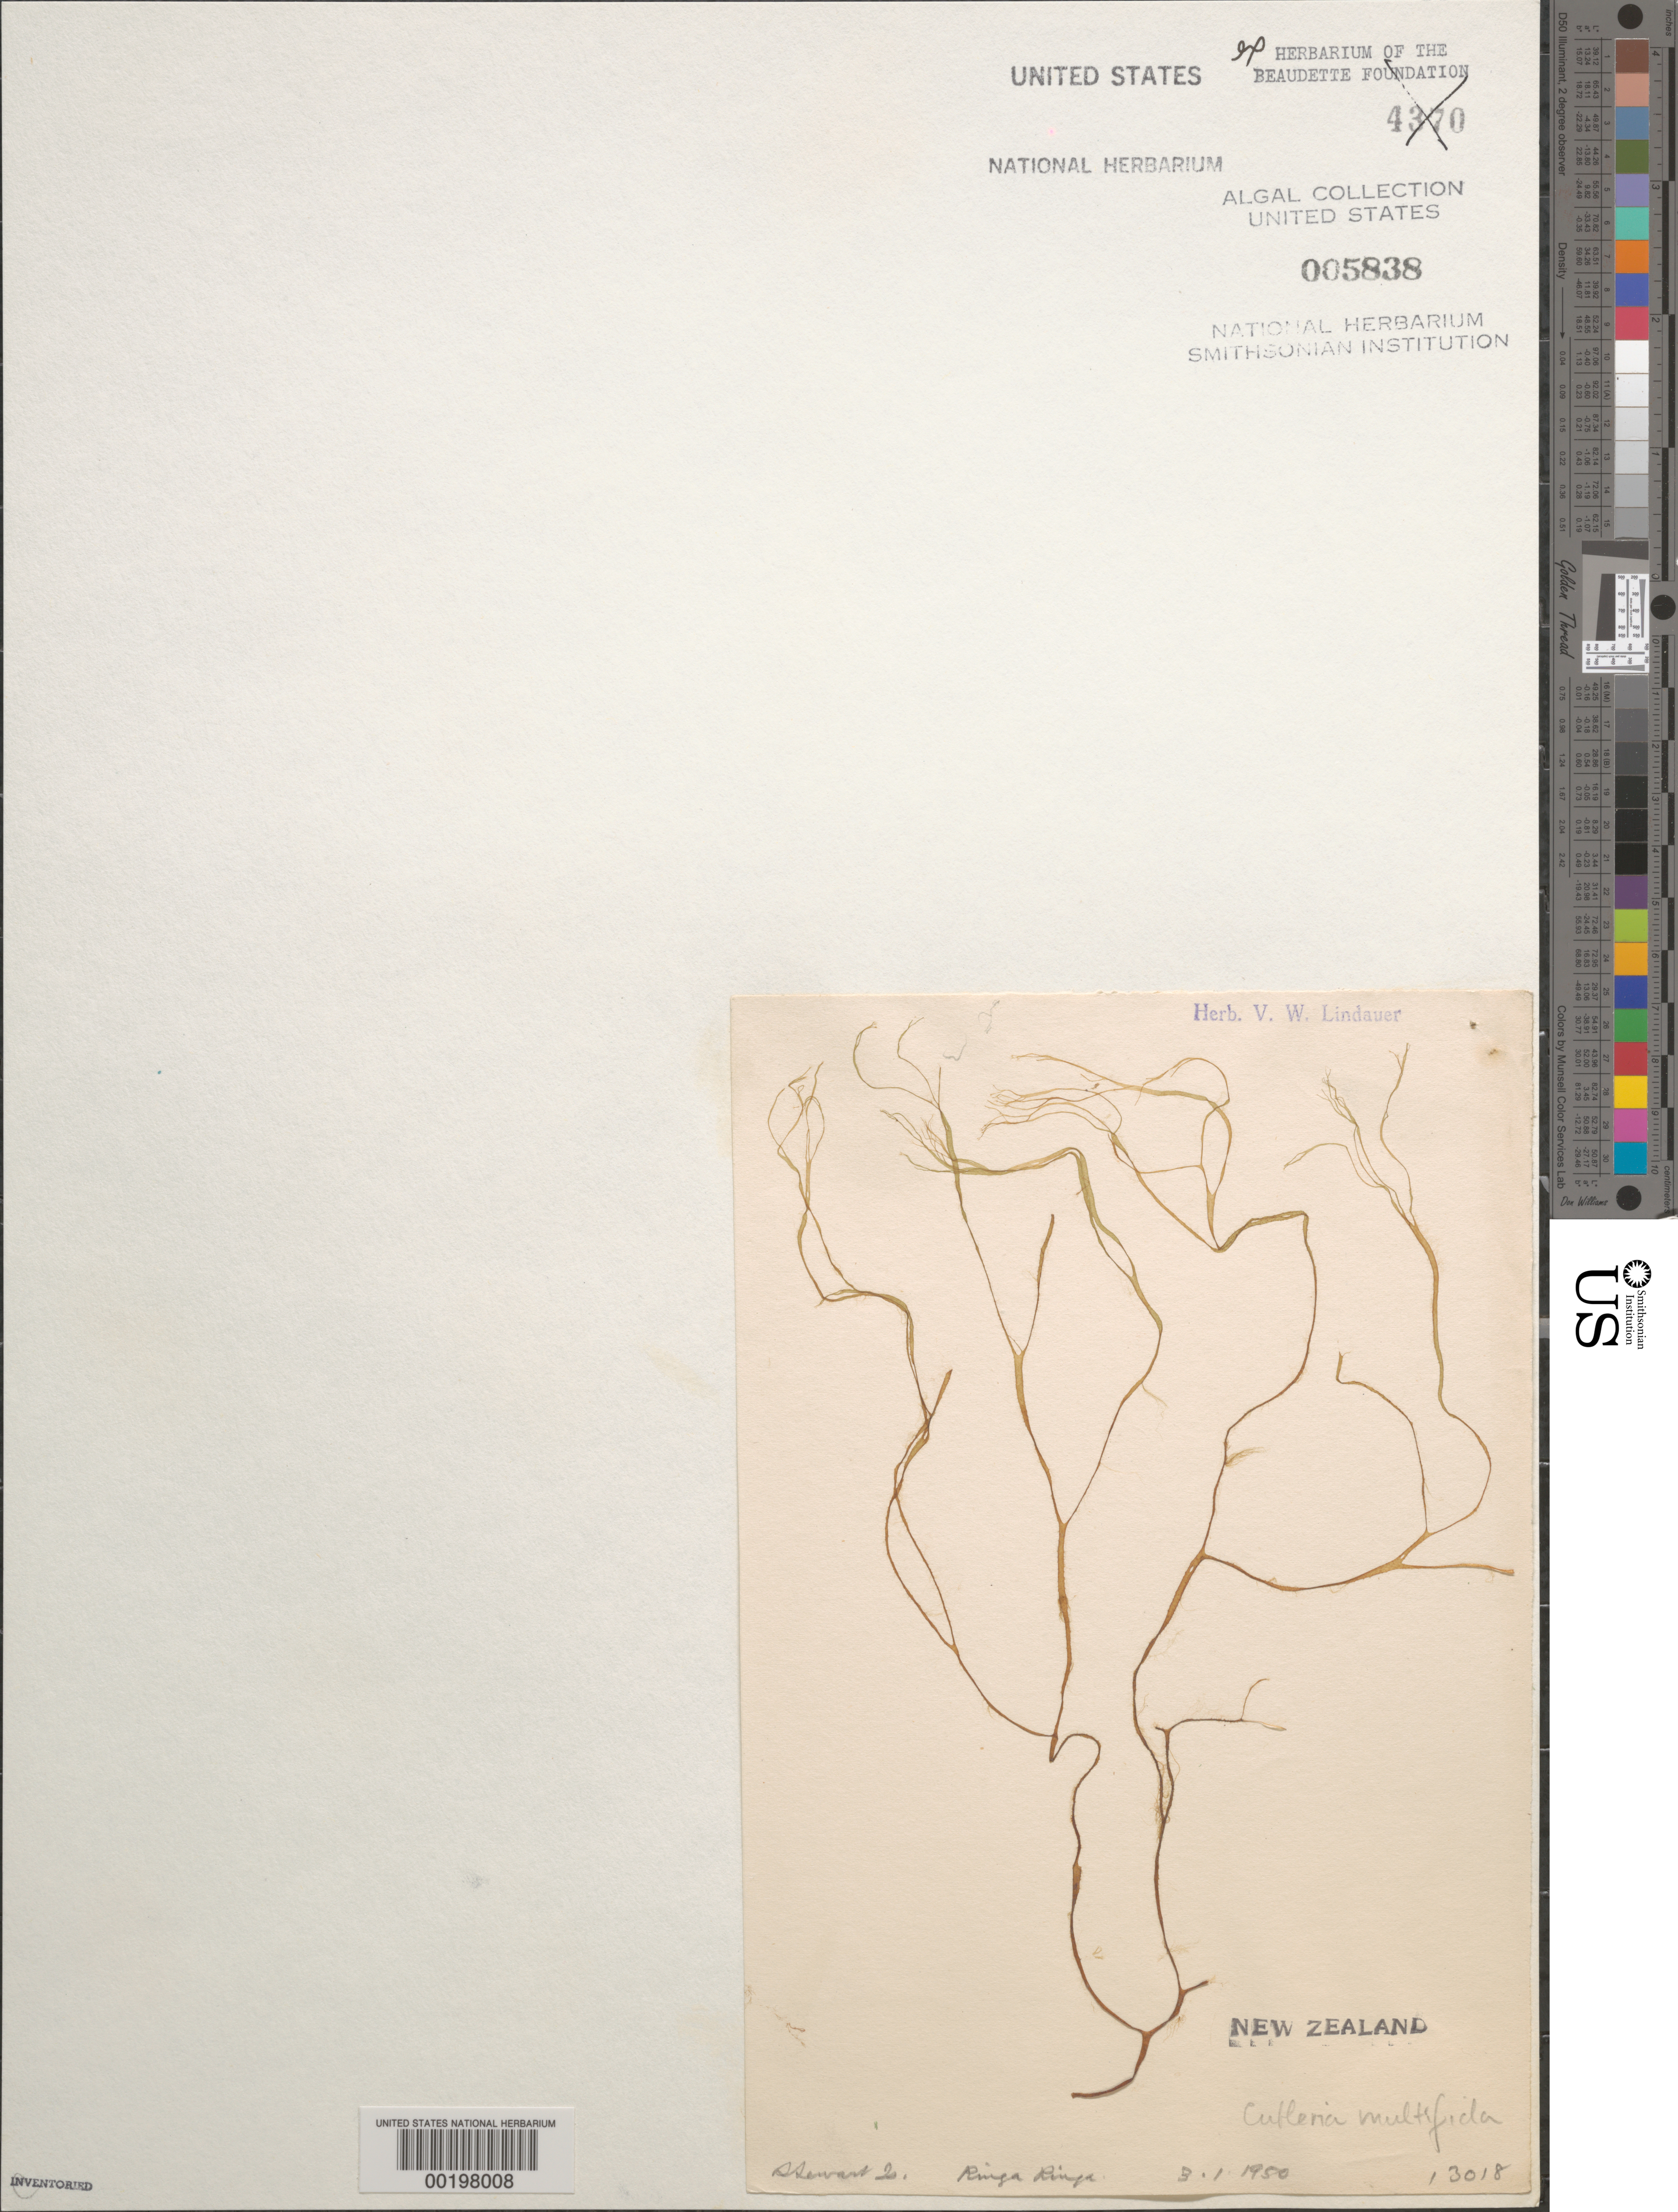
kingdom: Chromista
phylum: Ochrophyta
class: Phaeophyceae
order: Cutleriales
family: Cutleriaceae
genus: Cutleria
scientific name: Cutleria multifida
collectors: V. Lindauer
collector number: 13018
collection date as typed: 03 Jan 1950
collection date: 1950-01-03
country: New Zealand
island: Stewart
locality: Ringaringa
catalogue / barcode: US 5838